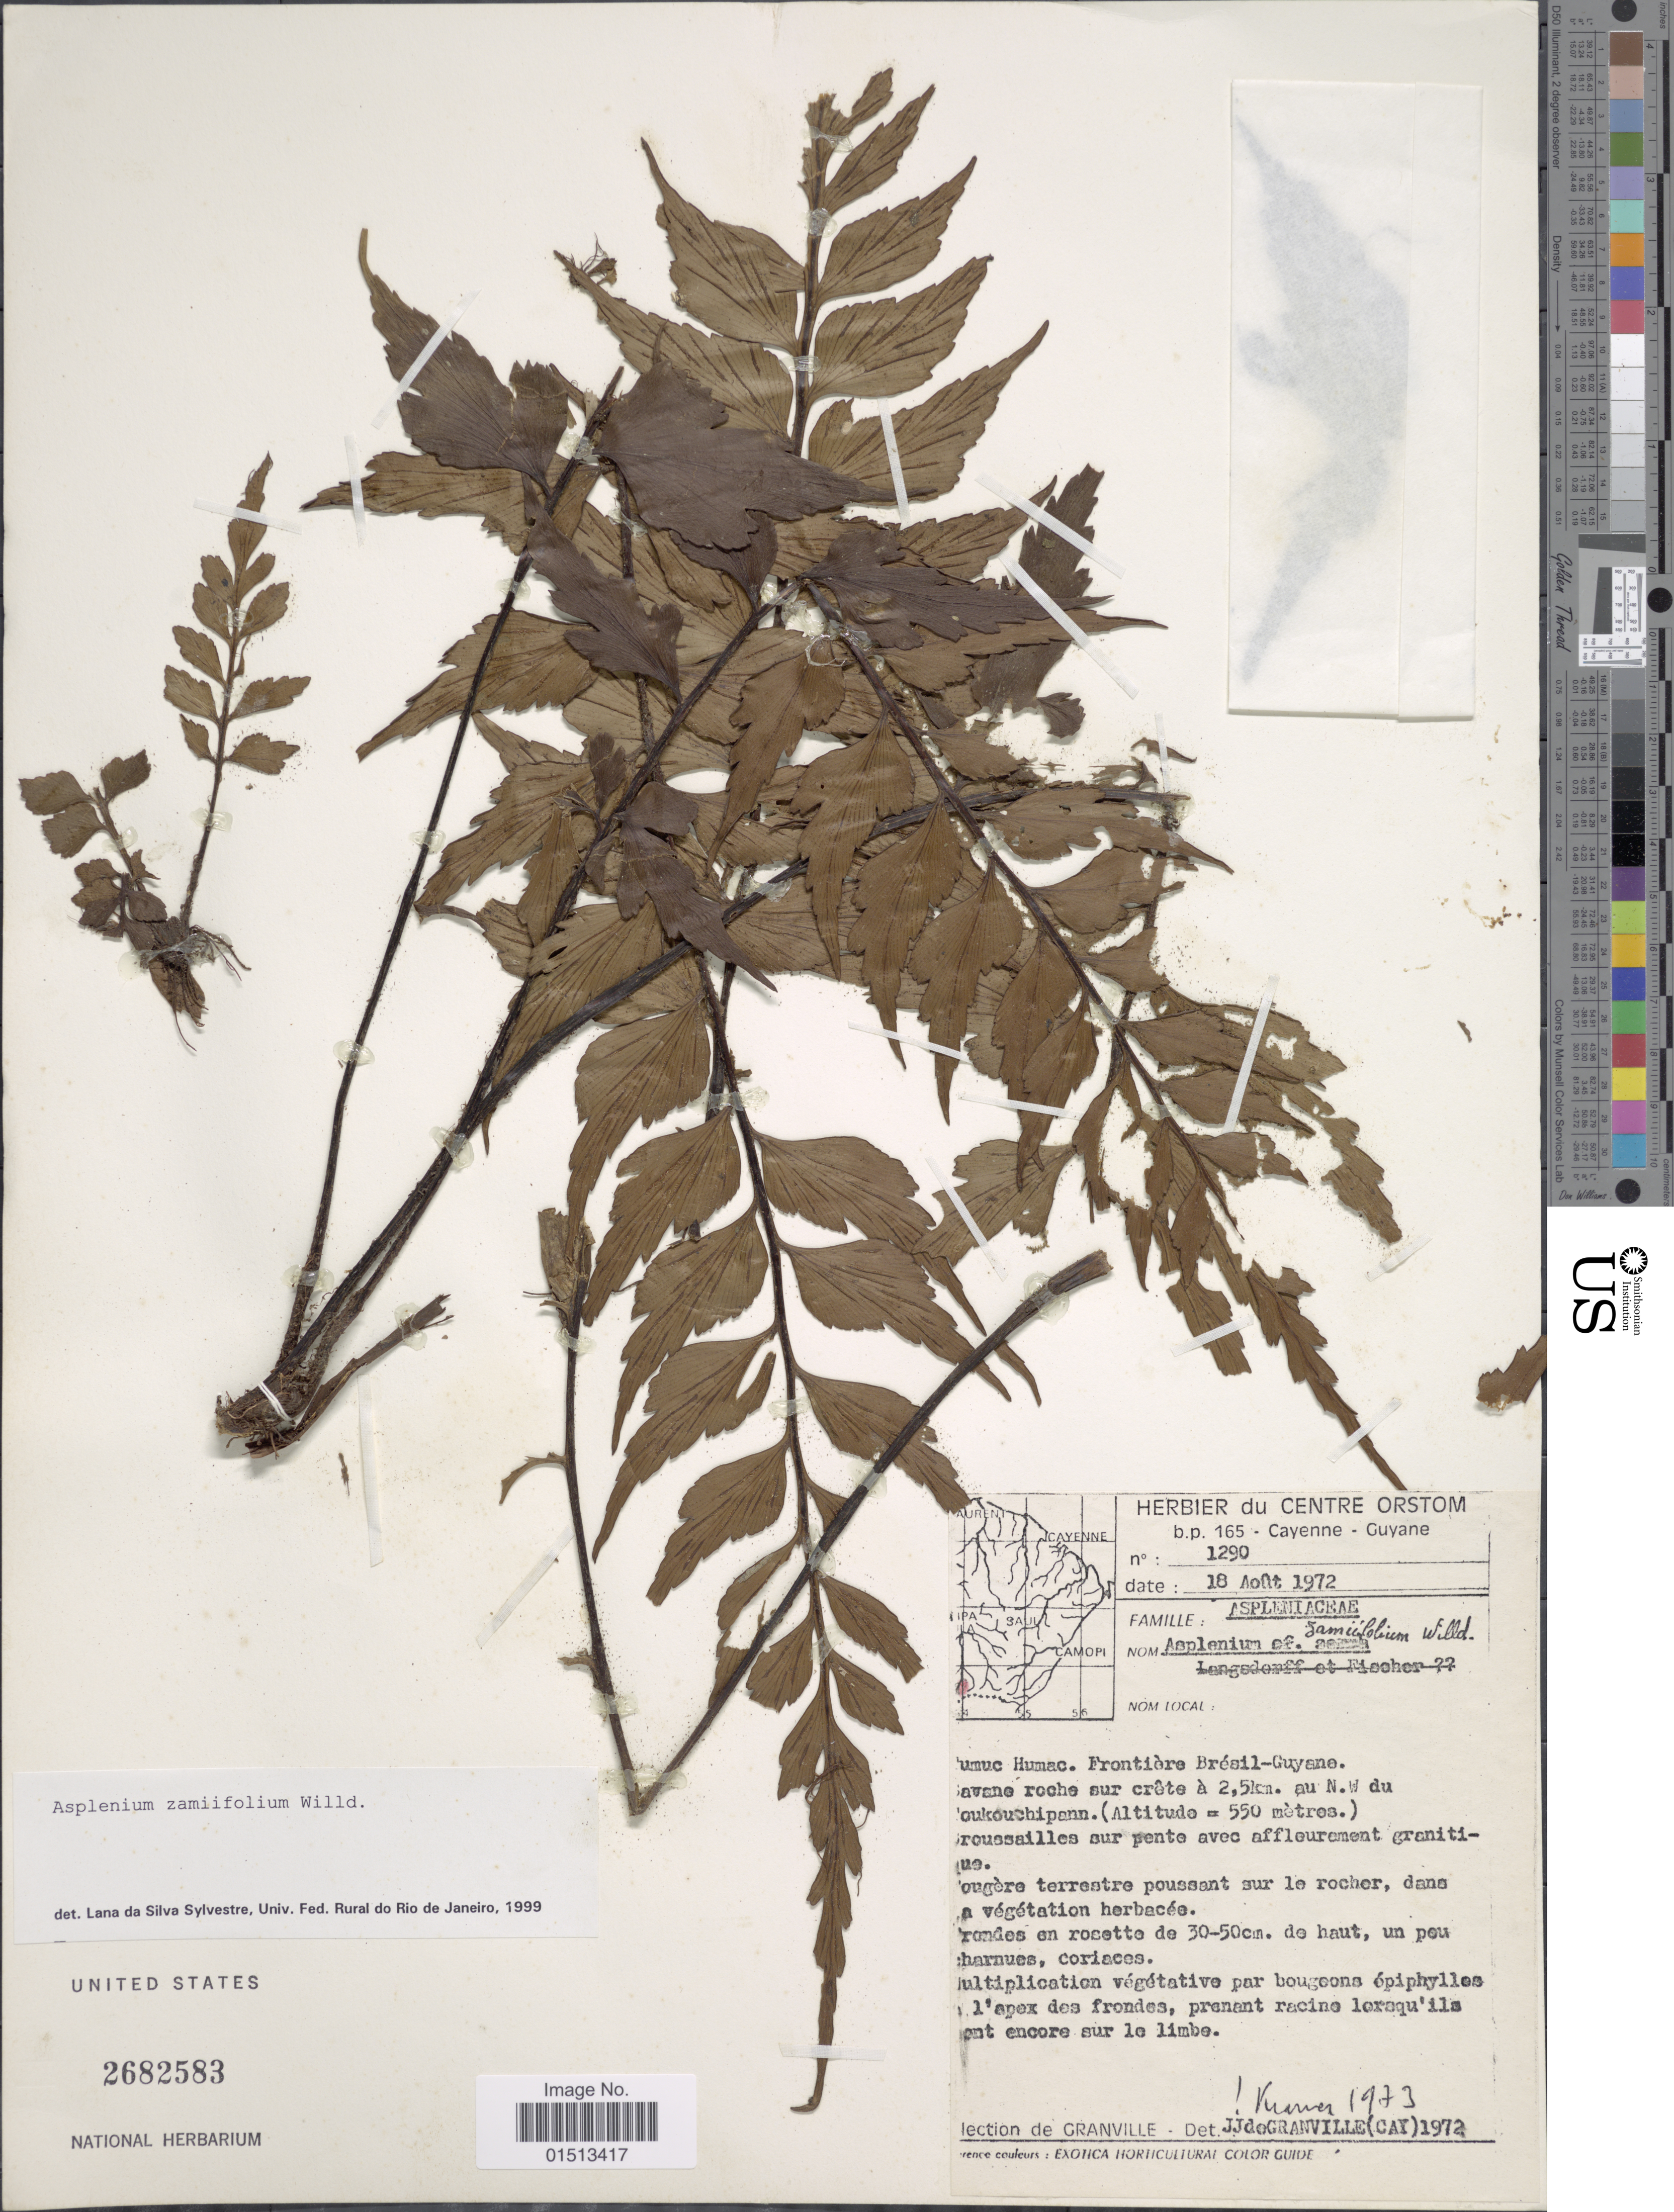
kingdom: Plantae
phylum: Tracheophyta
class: Polypodiopsida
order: Polypodiales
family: Aspleniaceae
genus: Asplenium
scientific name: Asplenium zamiifolium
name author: Willd.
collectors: Granville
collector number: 1290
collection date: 1972-08-18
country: French Guiana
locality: Tumuc Humac, frontière Bresil-Guyane, savane roche sur crête à 2.5 km. au N.W. du Toukouchipann.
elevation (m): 550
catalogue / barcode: US 2682583